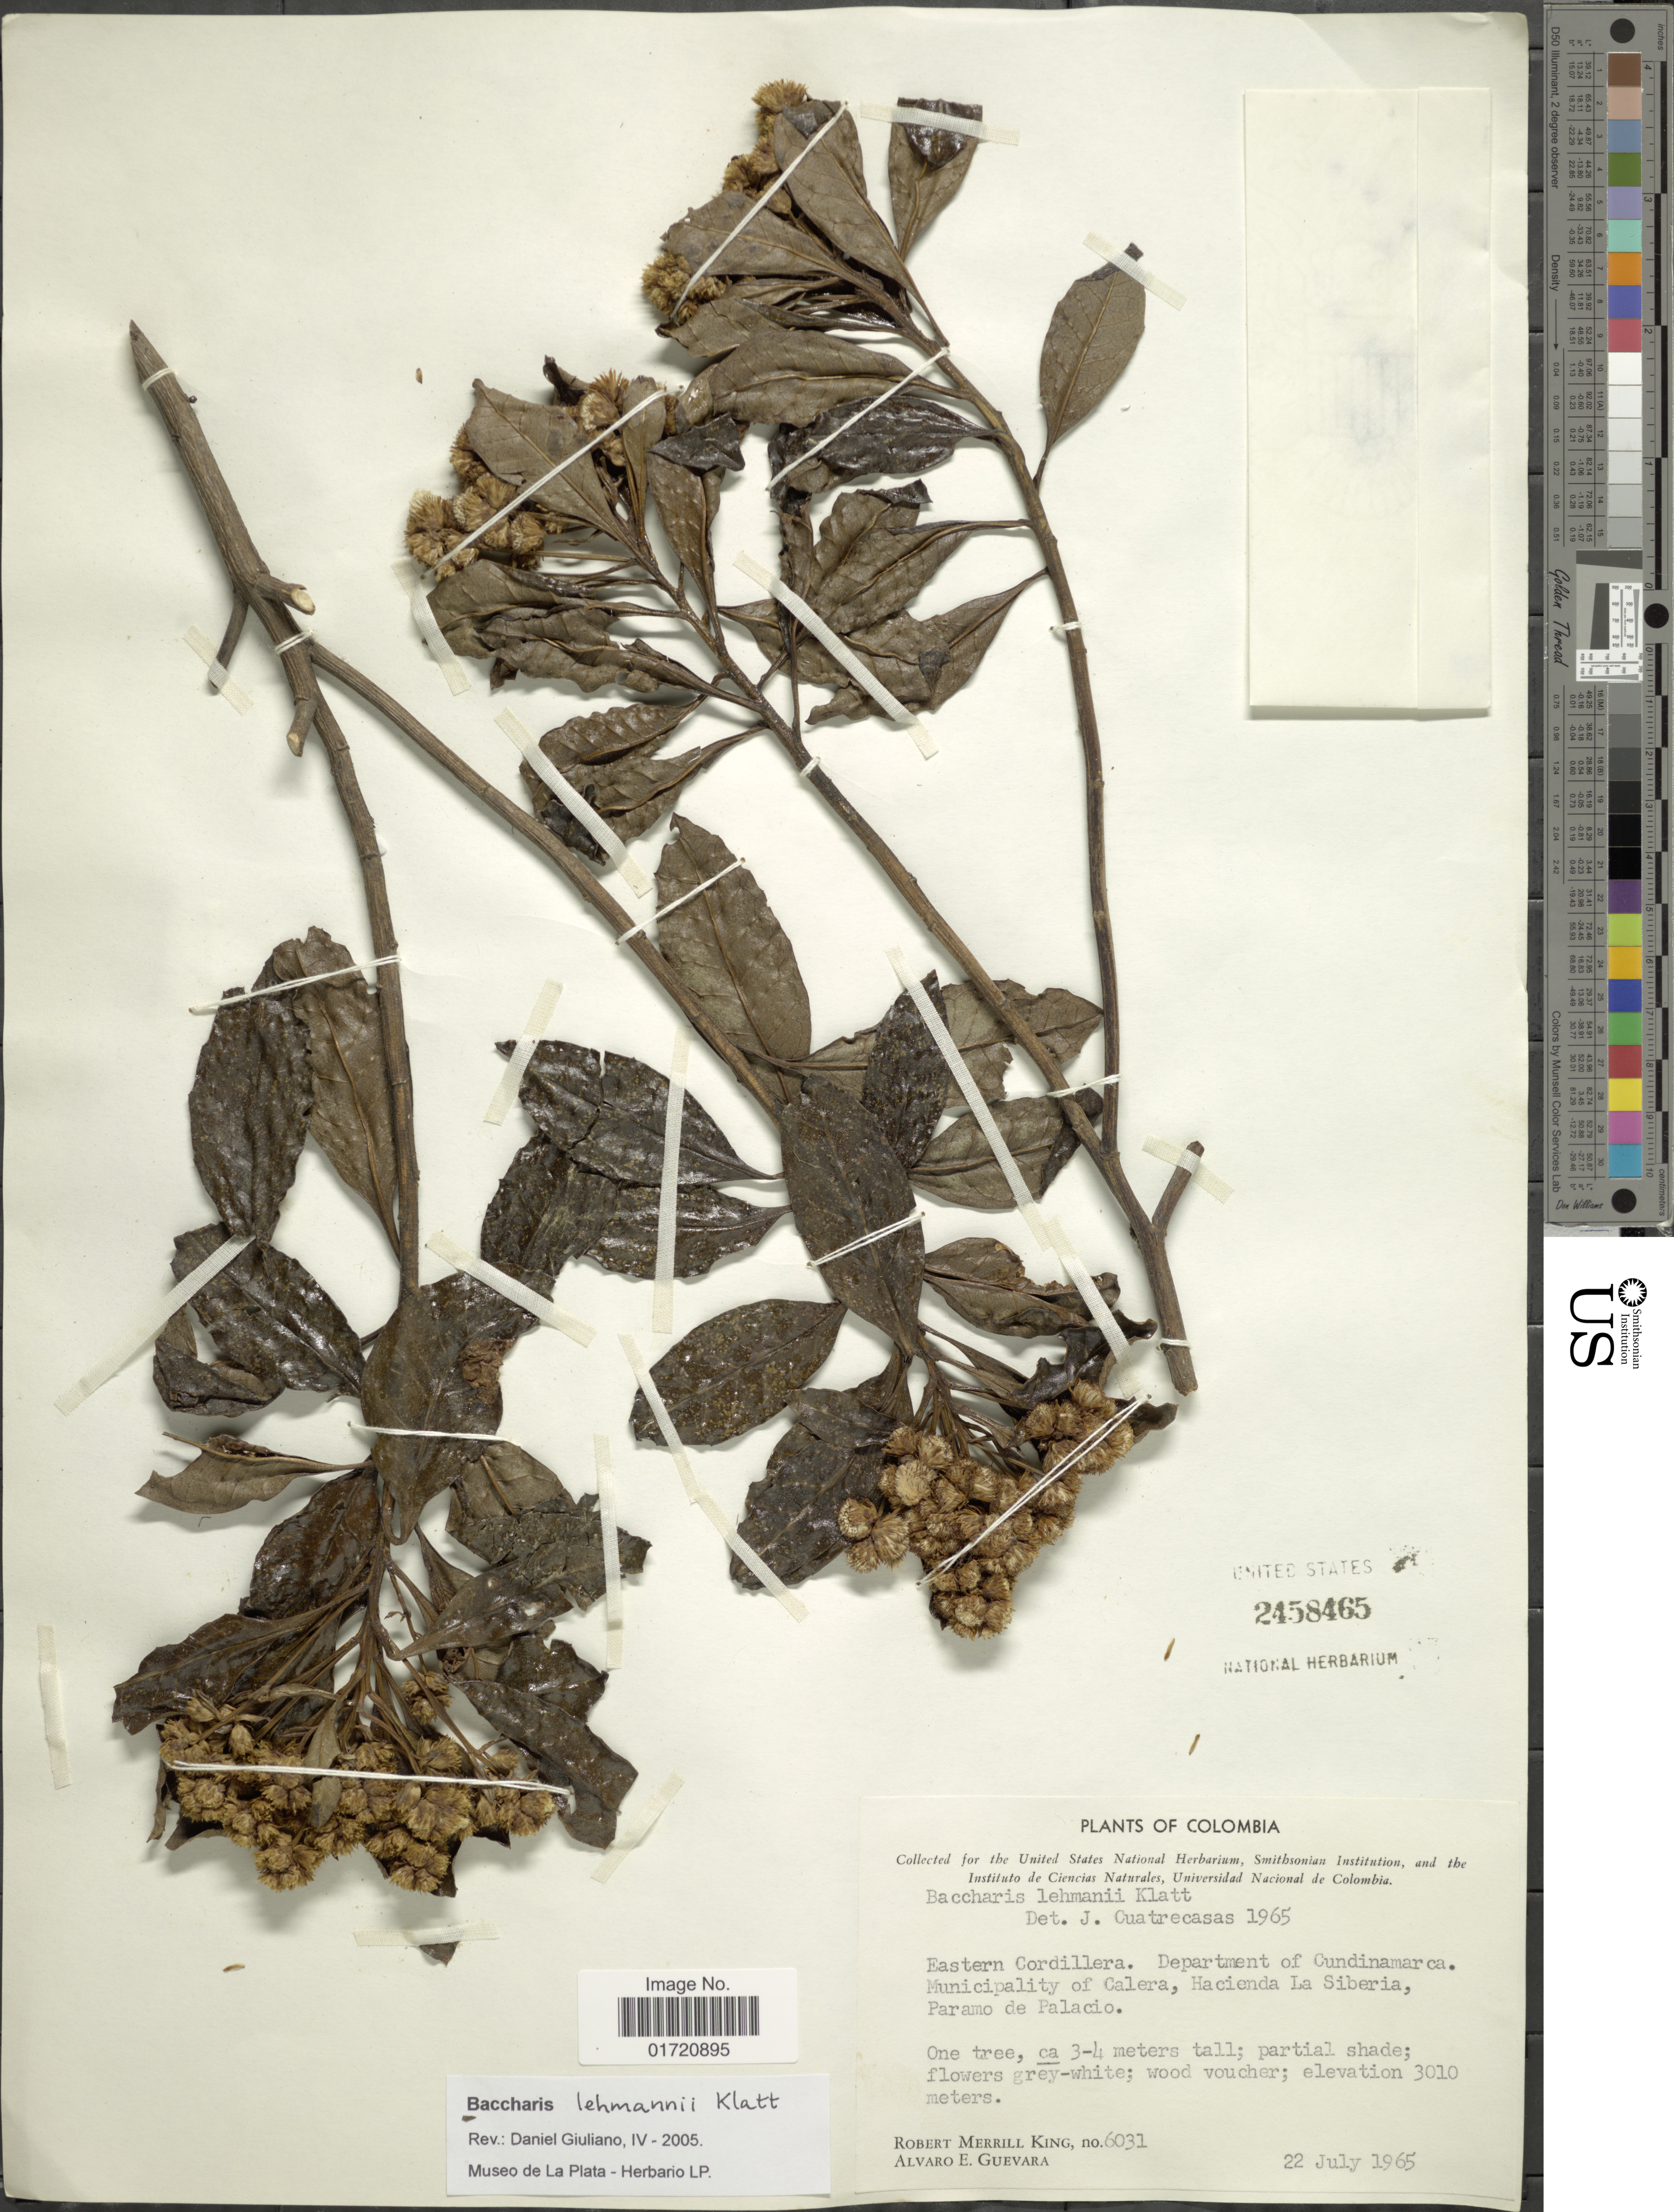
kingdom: Plantae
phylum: Tracheophyta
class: Magnoliopsida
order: Asterales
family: Asteraceae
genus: Baccharis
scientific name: Baccharis lehmannii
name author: Klatt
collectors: R. M. King & A. E. Guevara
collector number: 6031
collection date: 1965-07-22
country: Colombia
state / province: Cundinamarca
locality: Eastern Cordillera, Municipality of Calera, Hacienda La Siberia, Paramo de Palacio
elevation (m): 3010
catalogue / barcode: US 2458465